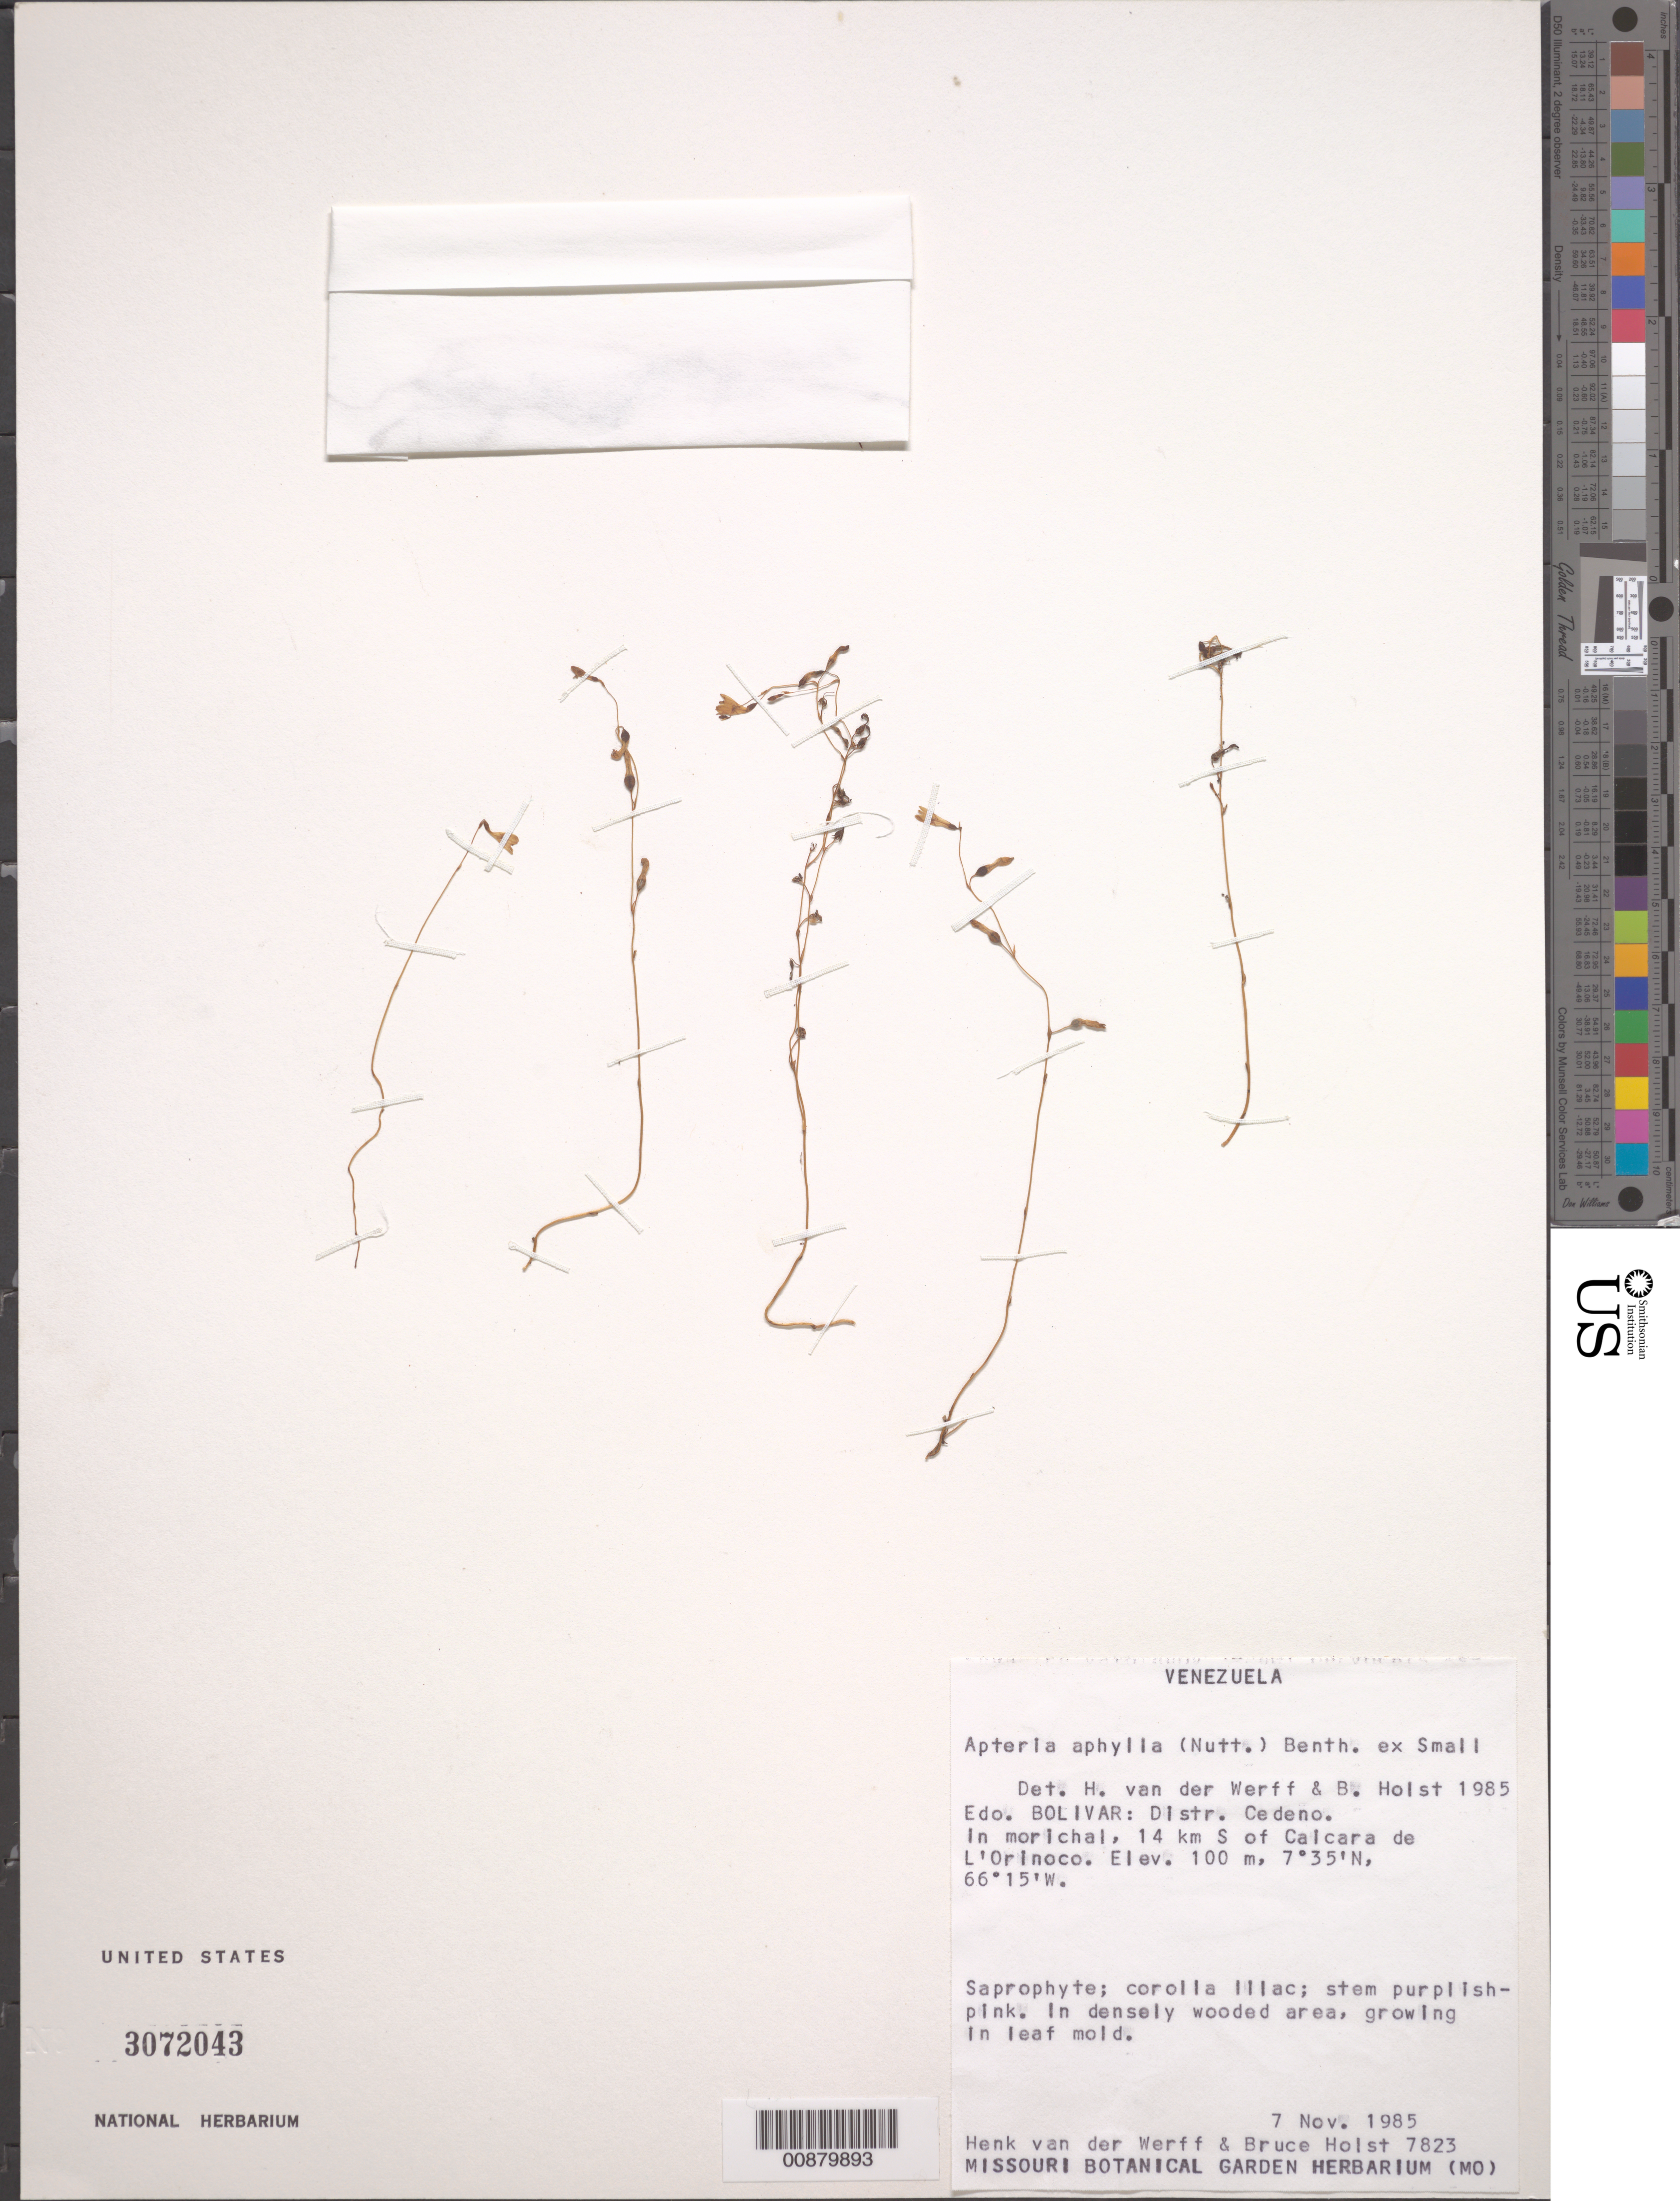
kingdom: Plantae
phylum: Tracheophyta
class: Liliopsida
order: Dioscoreales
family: Burmanniaceae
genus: Apteria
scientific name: Apteria aphylla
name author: (Nutt.) Barnhart ex Small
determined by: van der Werff, H.; Holst, Bruce K.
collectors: H. van der Werff & B. Holst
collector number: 7823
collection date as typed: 7-Nov-85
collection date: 1985-11-07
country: Venezuela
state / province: Bolívar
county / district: Cedeño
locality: Calcara de l'Orinoco, 14 km S of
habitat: Morichal; in densely wooded area, growing in leaf mold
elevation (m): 100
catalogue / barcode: US 3072043